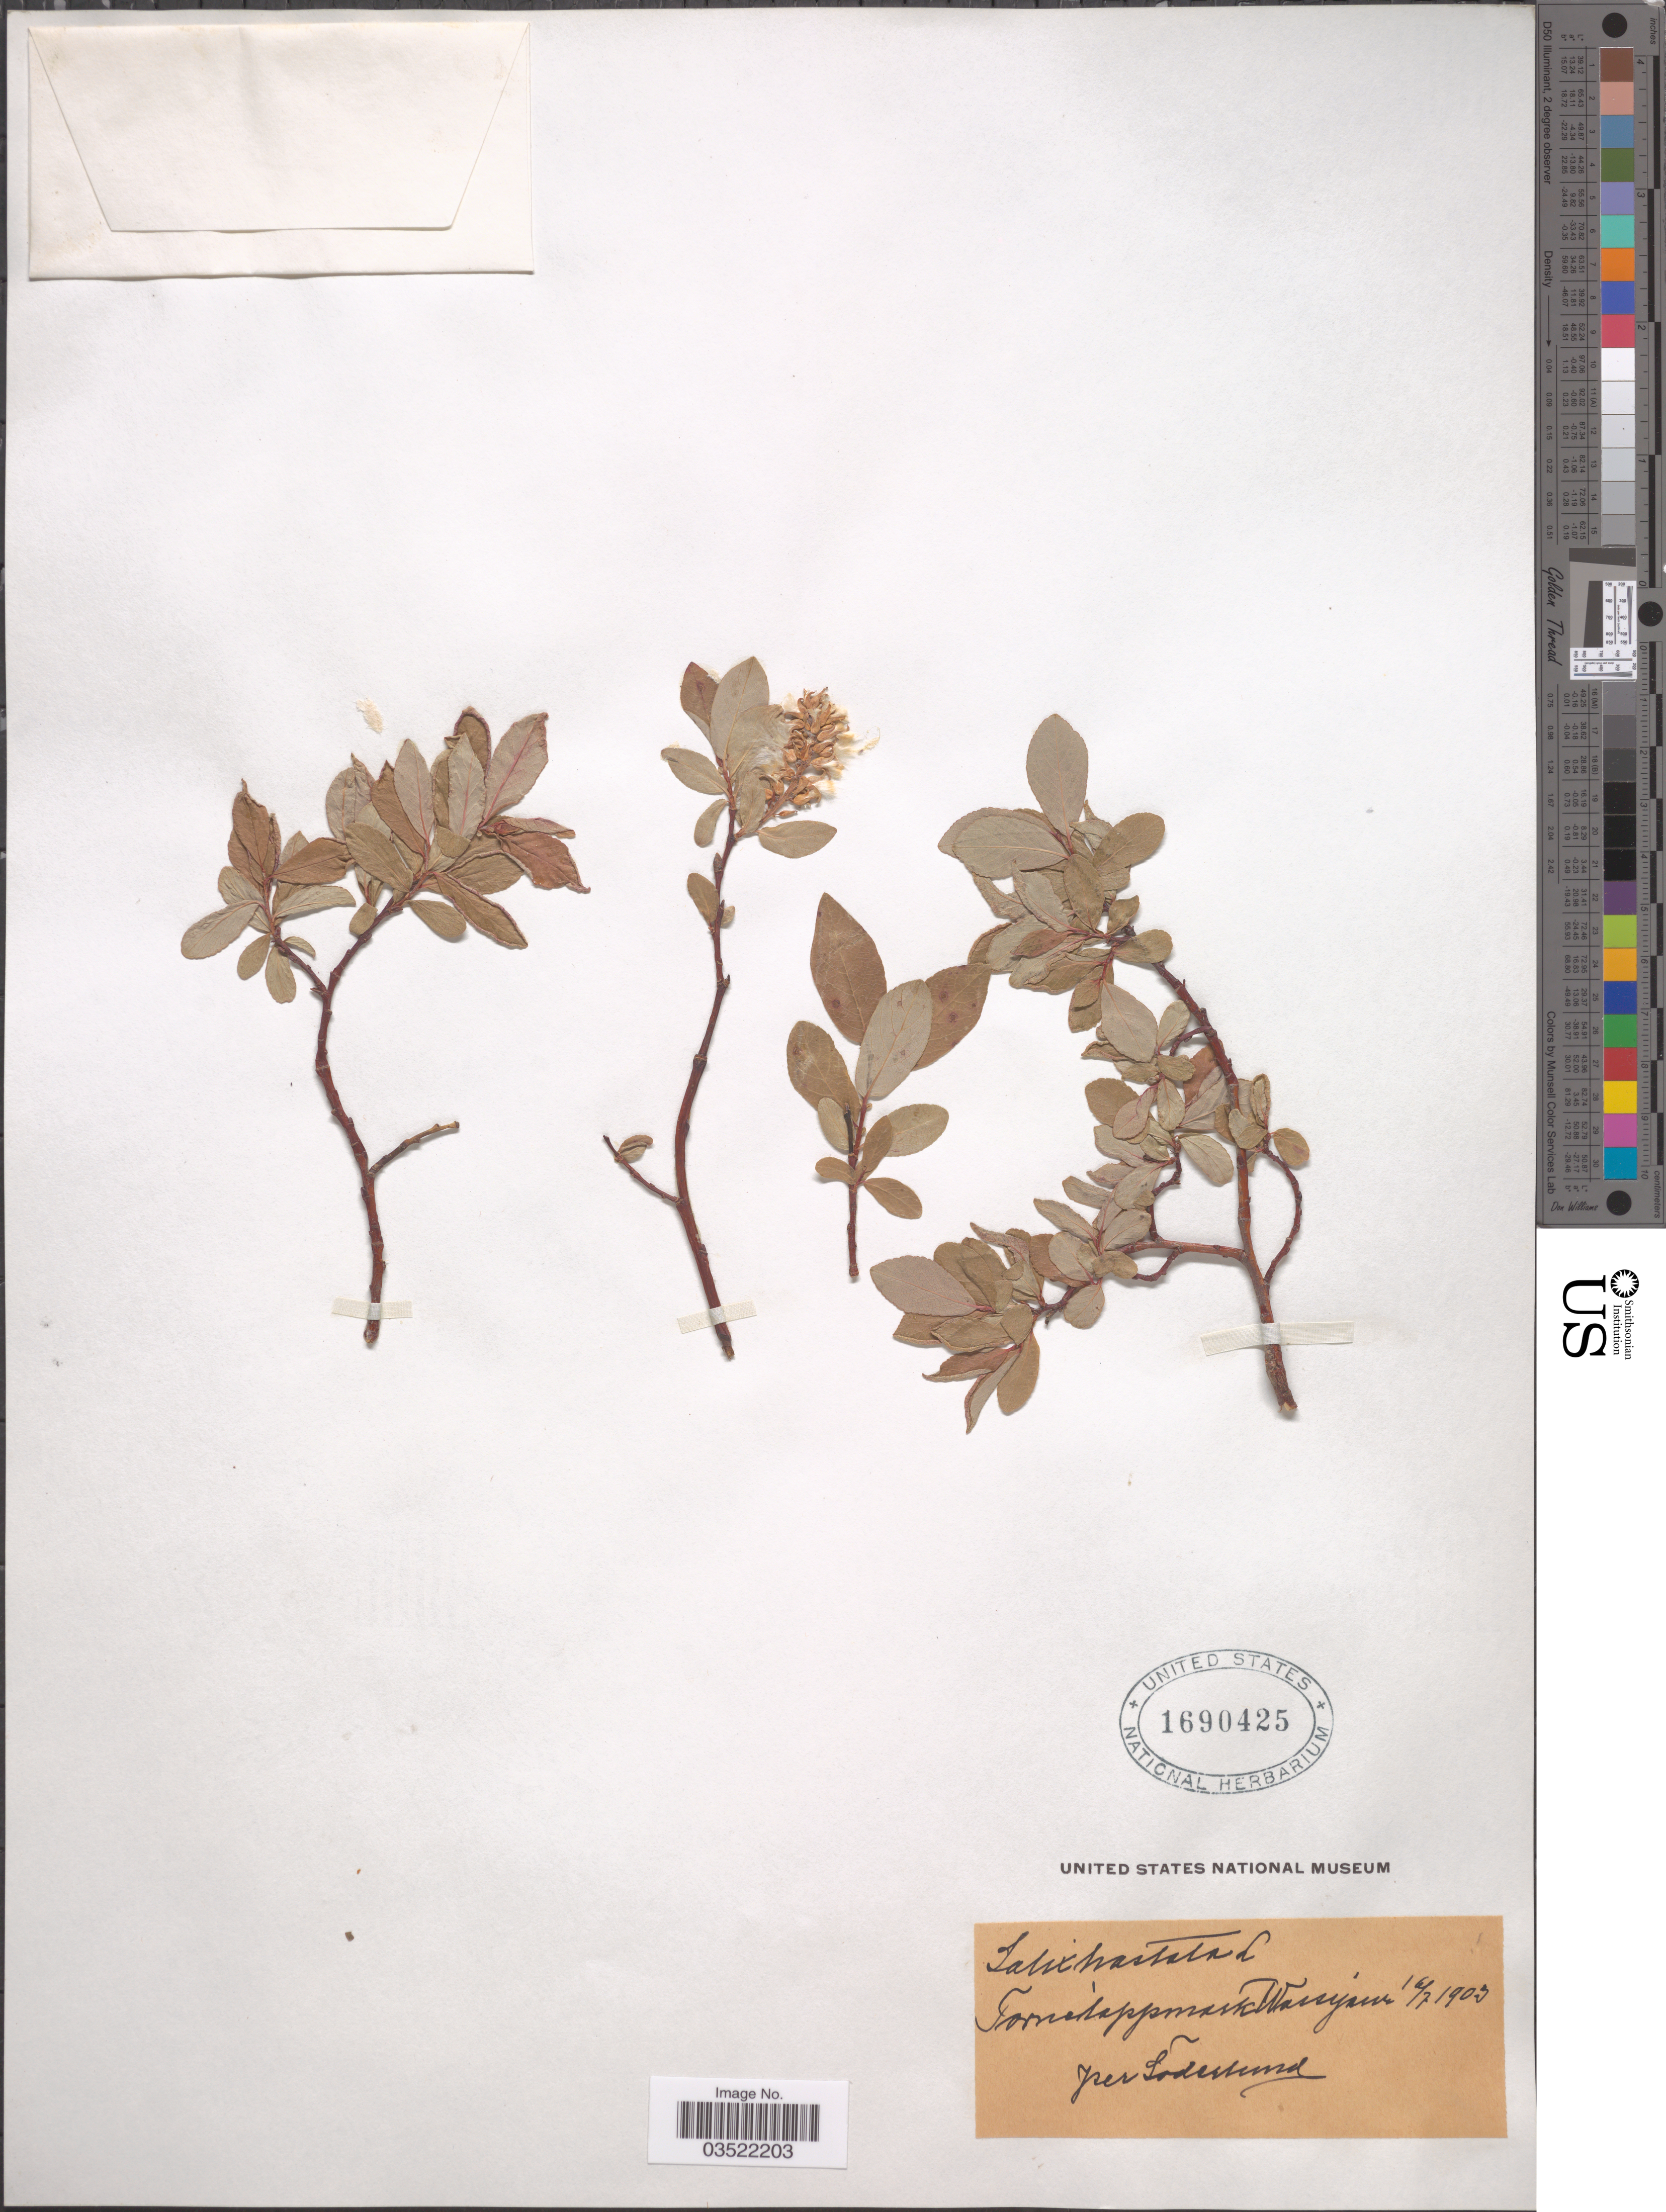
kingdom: Plantae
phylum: Tracheophyta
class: Magnoliopsida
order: Malpighiales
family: Salicaceae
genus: Salix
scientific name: Salix hastata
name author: L.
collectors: Soderlund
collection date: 1903-07-16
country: Sweden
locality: Tornelappmark Wassjarn. [interpreted].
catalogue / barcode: US 1690425